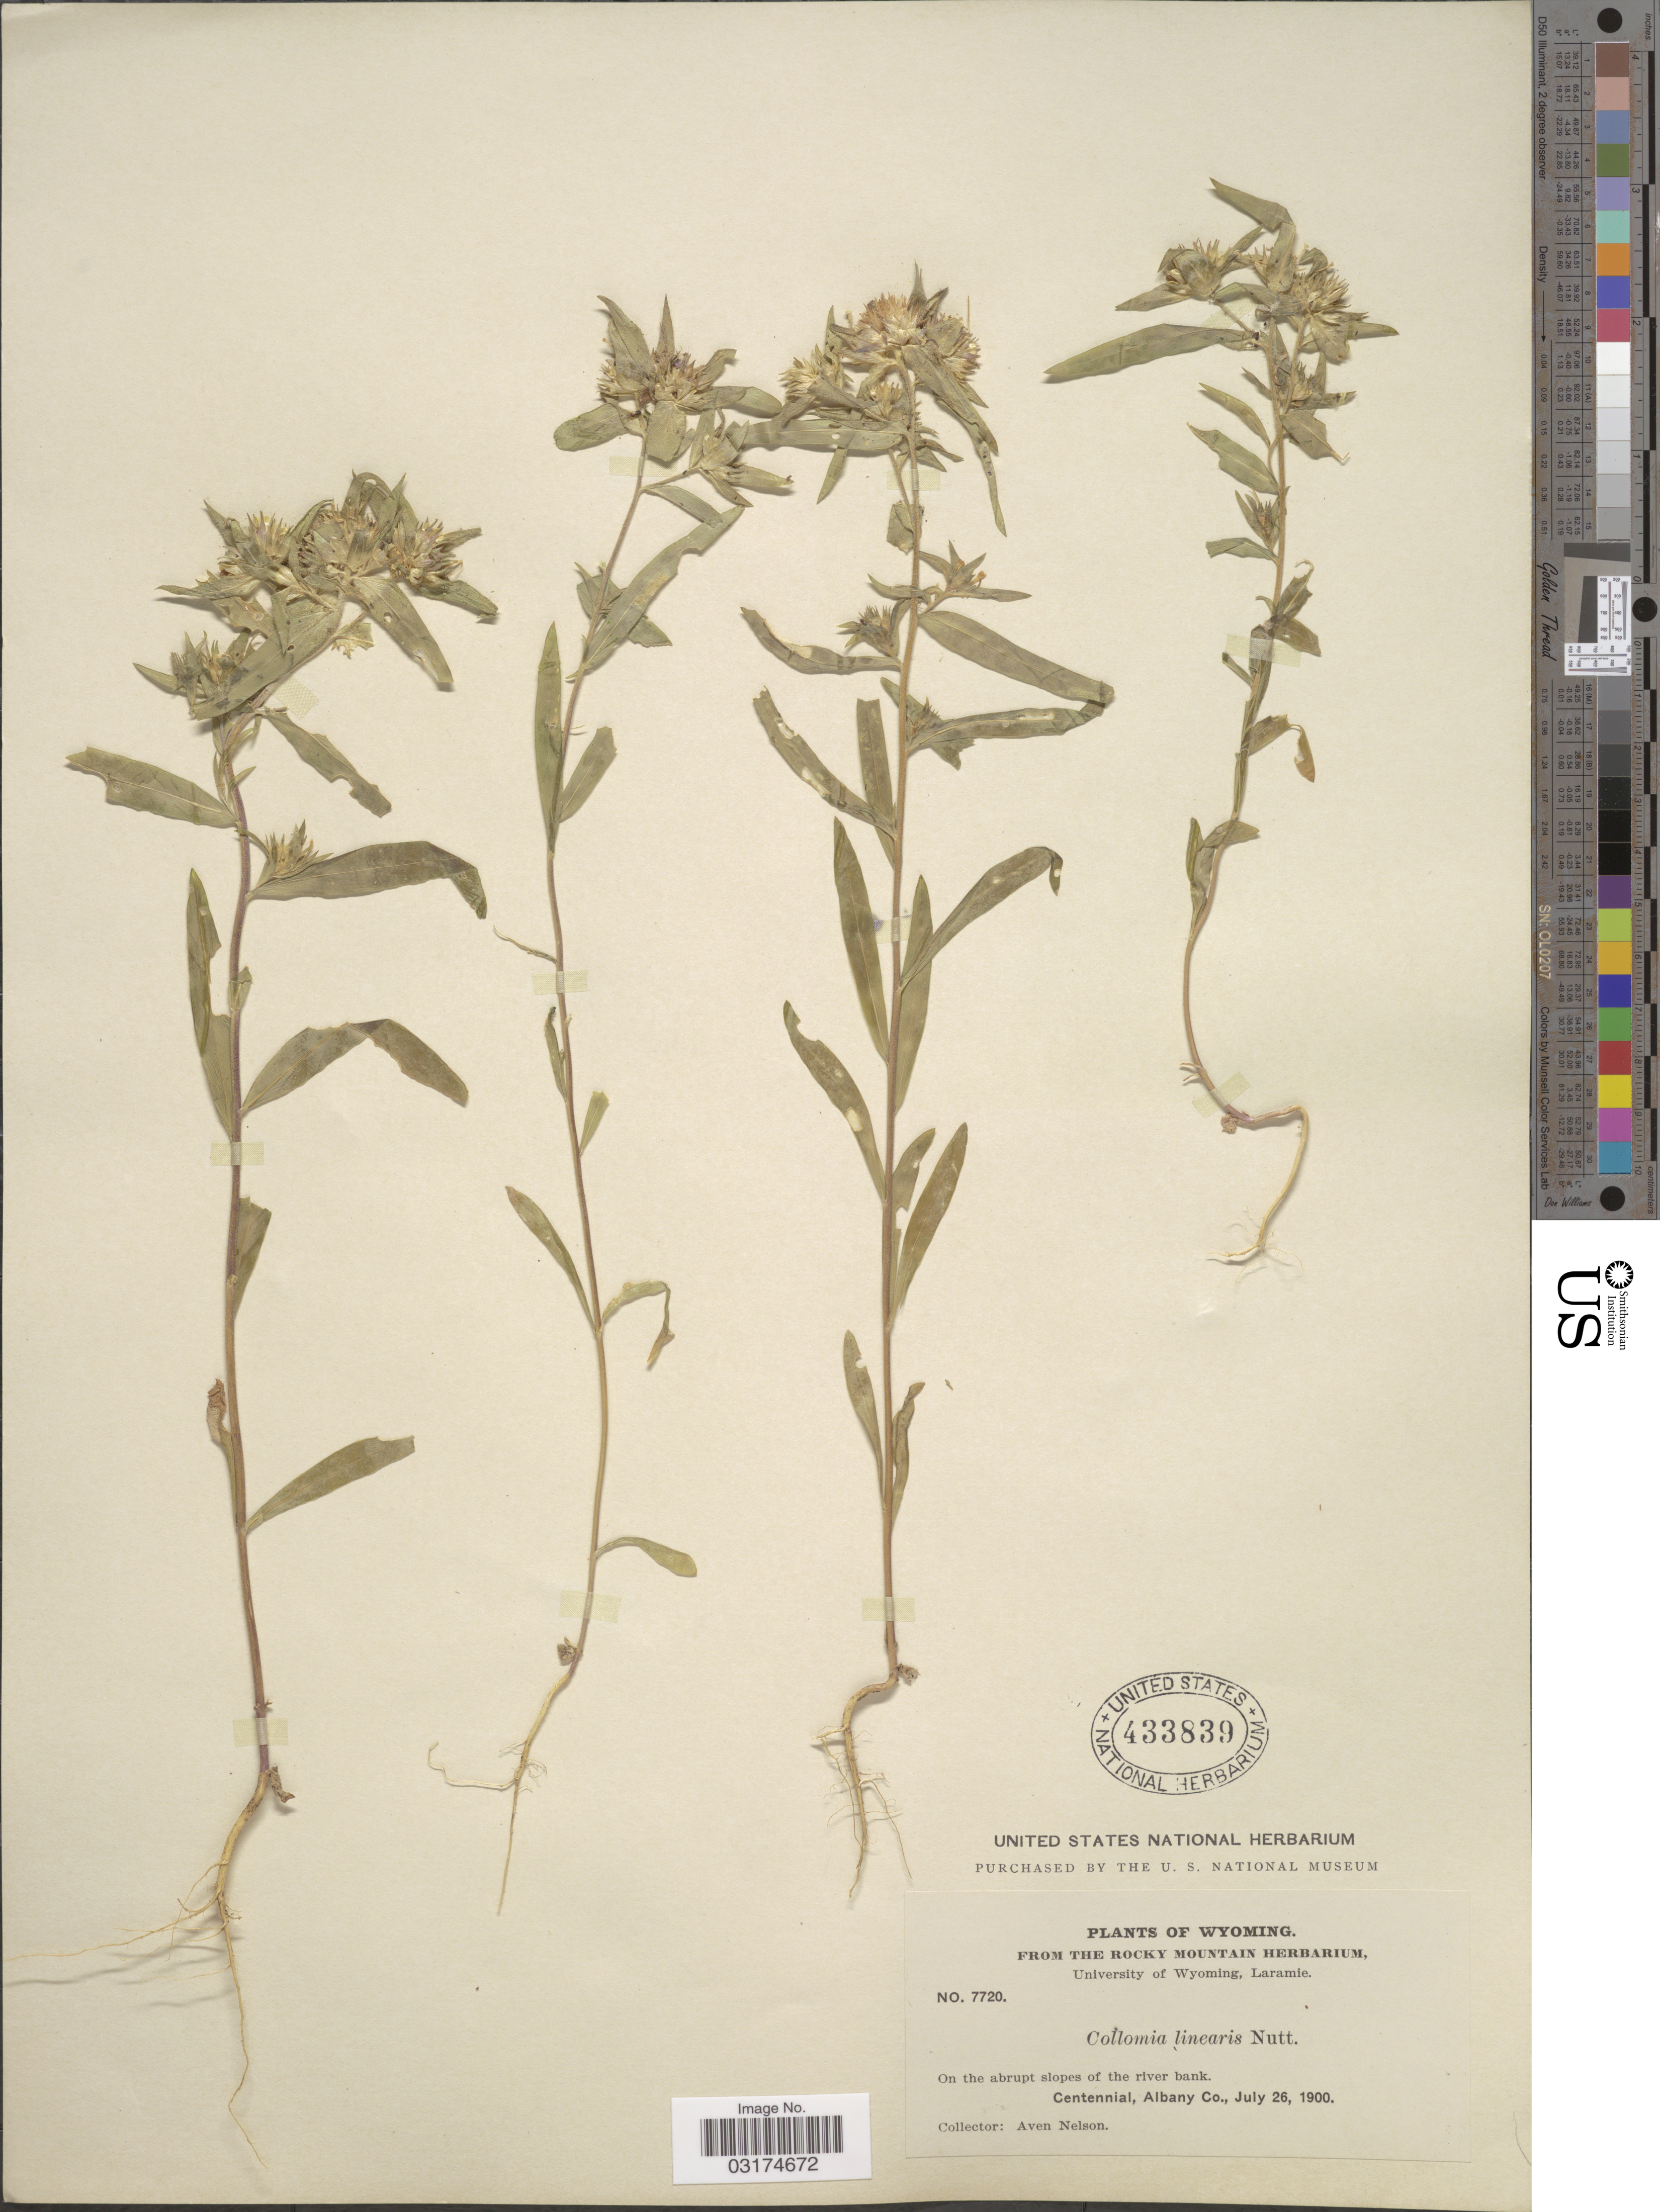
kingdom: Plantae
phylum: Tracheophyta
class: Magnoliopsida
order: Ericales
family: Polemoniaceae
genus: Collomia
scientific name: Collomia linearis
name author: Nutt.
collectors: A. Nelson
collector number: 7720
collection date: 1900-07-26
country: United States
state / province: Wyoming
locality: On the abrupt slopes of the river bank. Centennial, Albany Co.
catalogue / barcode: US 433839